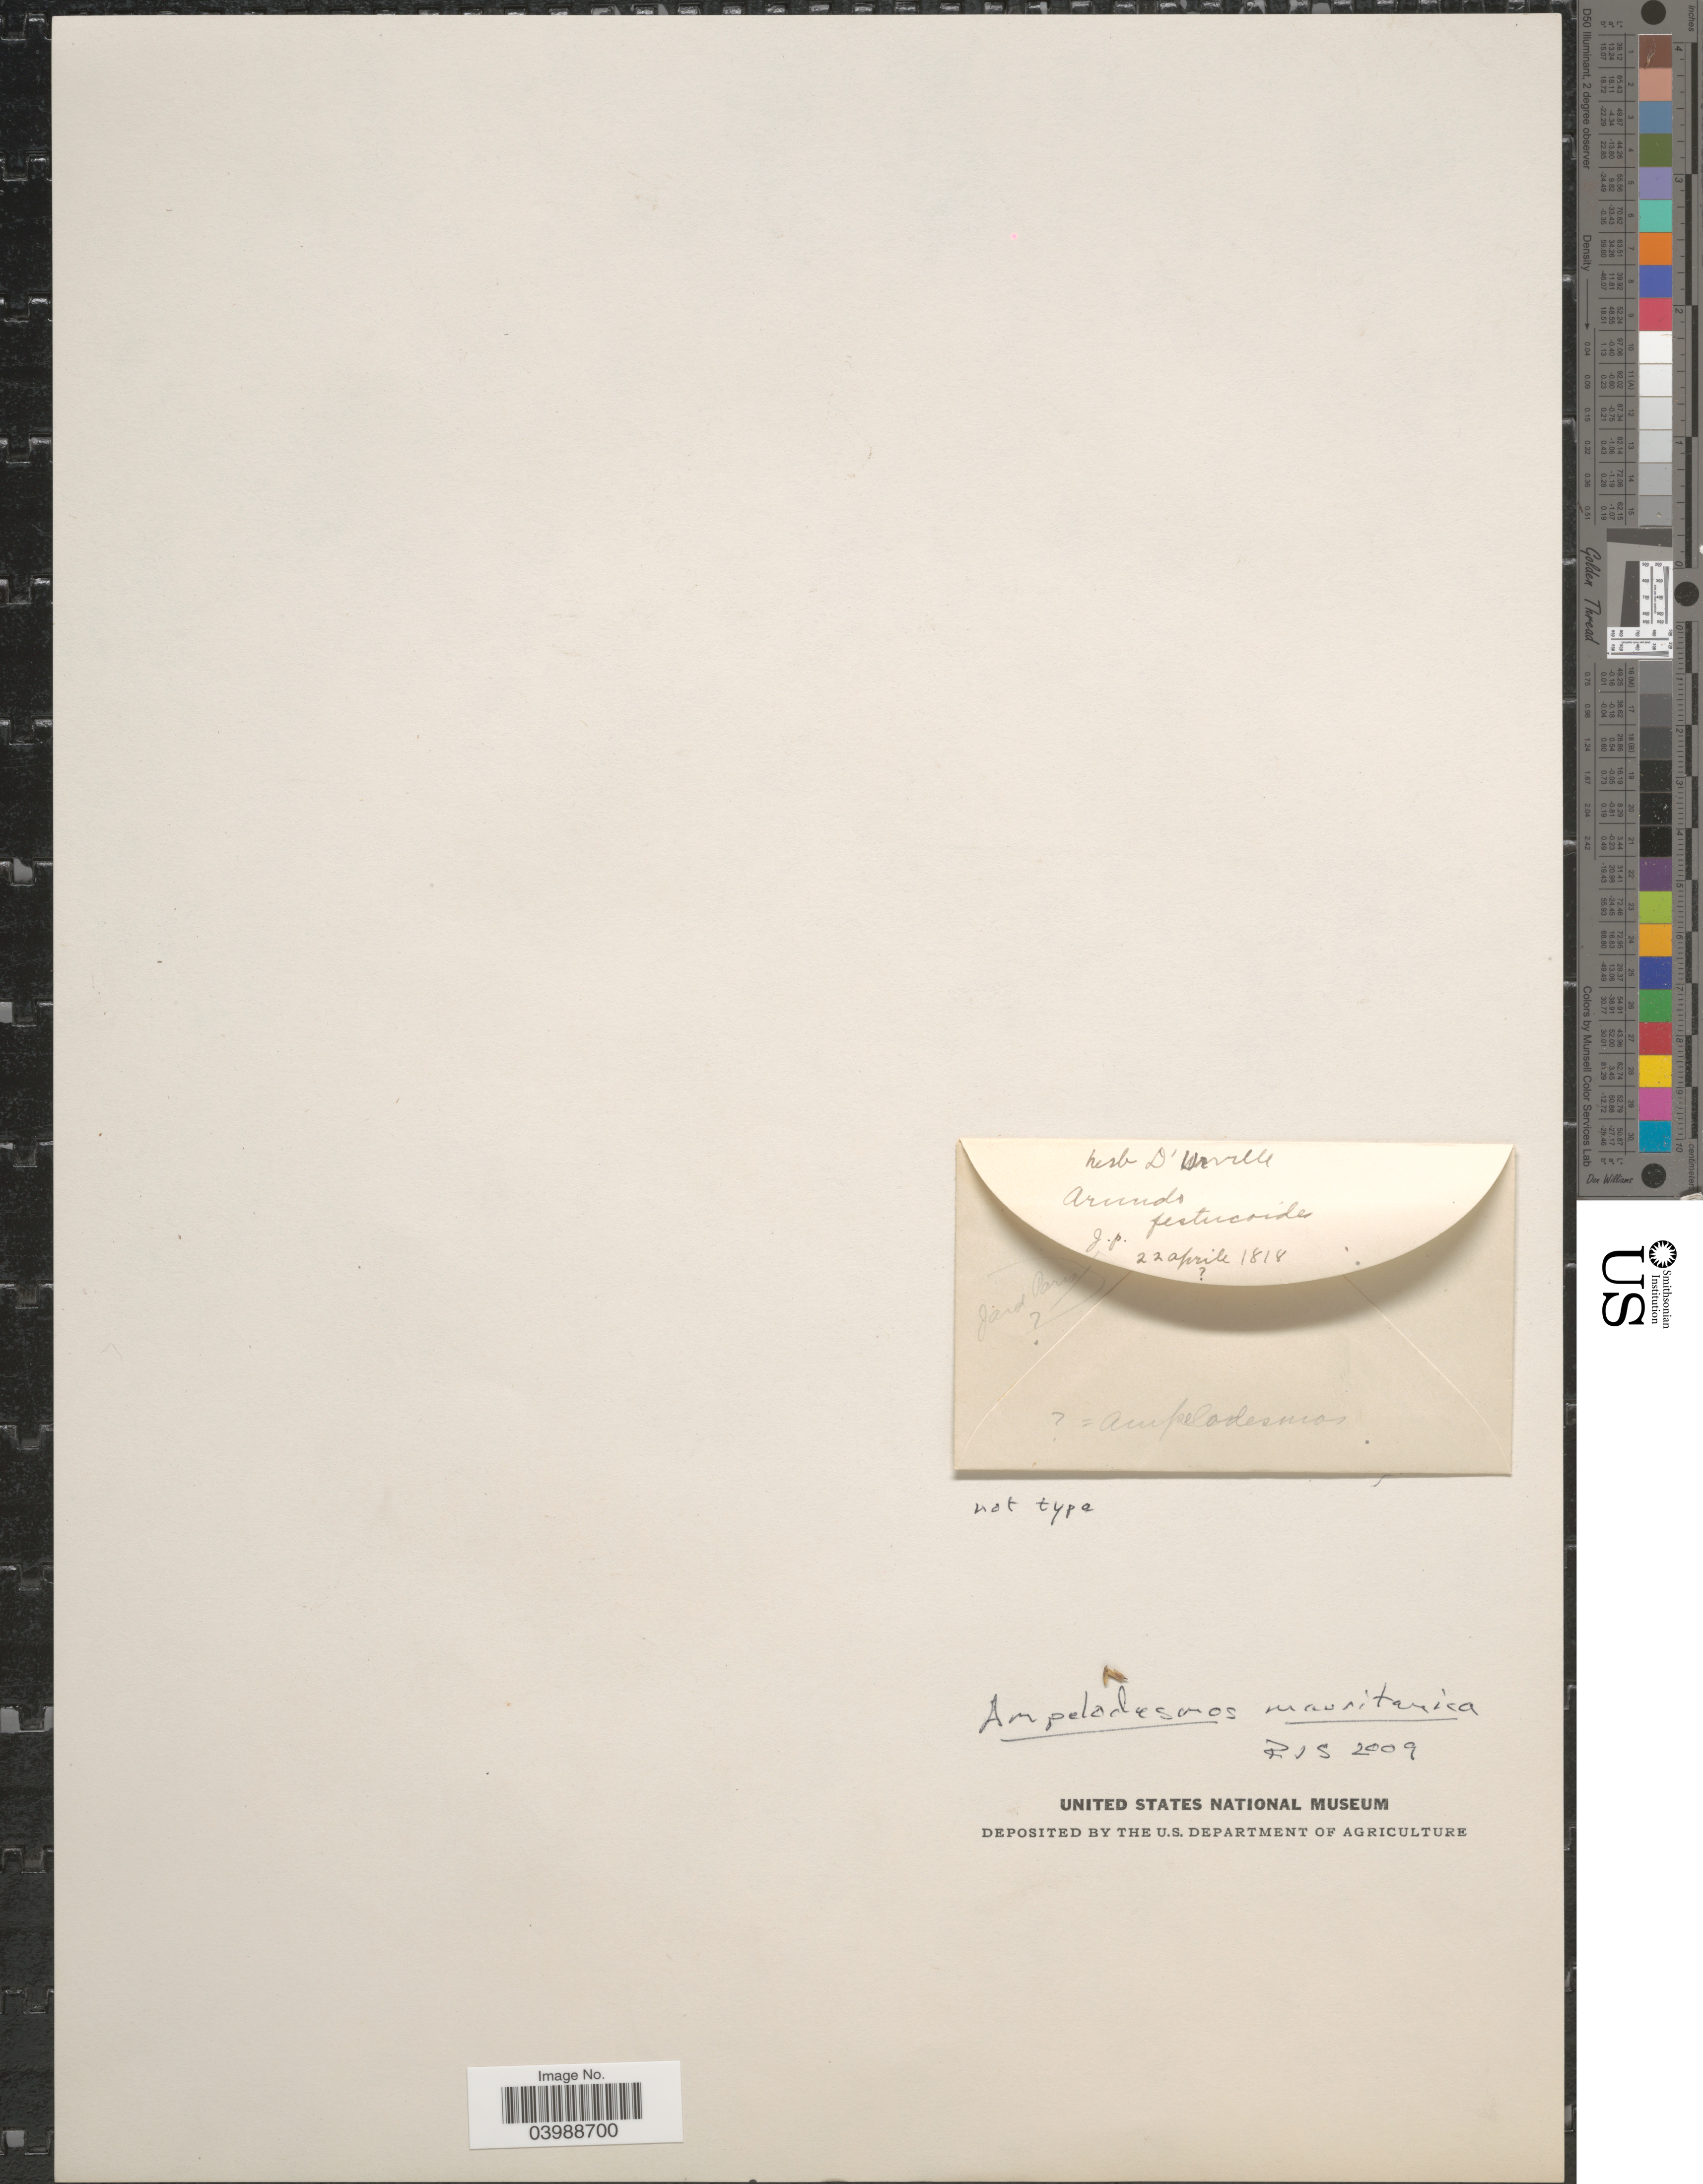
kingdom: Plantae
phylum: Tracheophyta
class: Liliopsida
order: Poales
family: Poaceae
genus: Ampelodesmos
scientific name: Ampelodesmos mauritanicus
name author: (Poir.) Durand & Schinz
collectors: J. P.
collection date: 1818-04-22